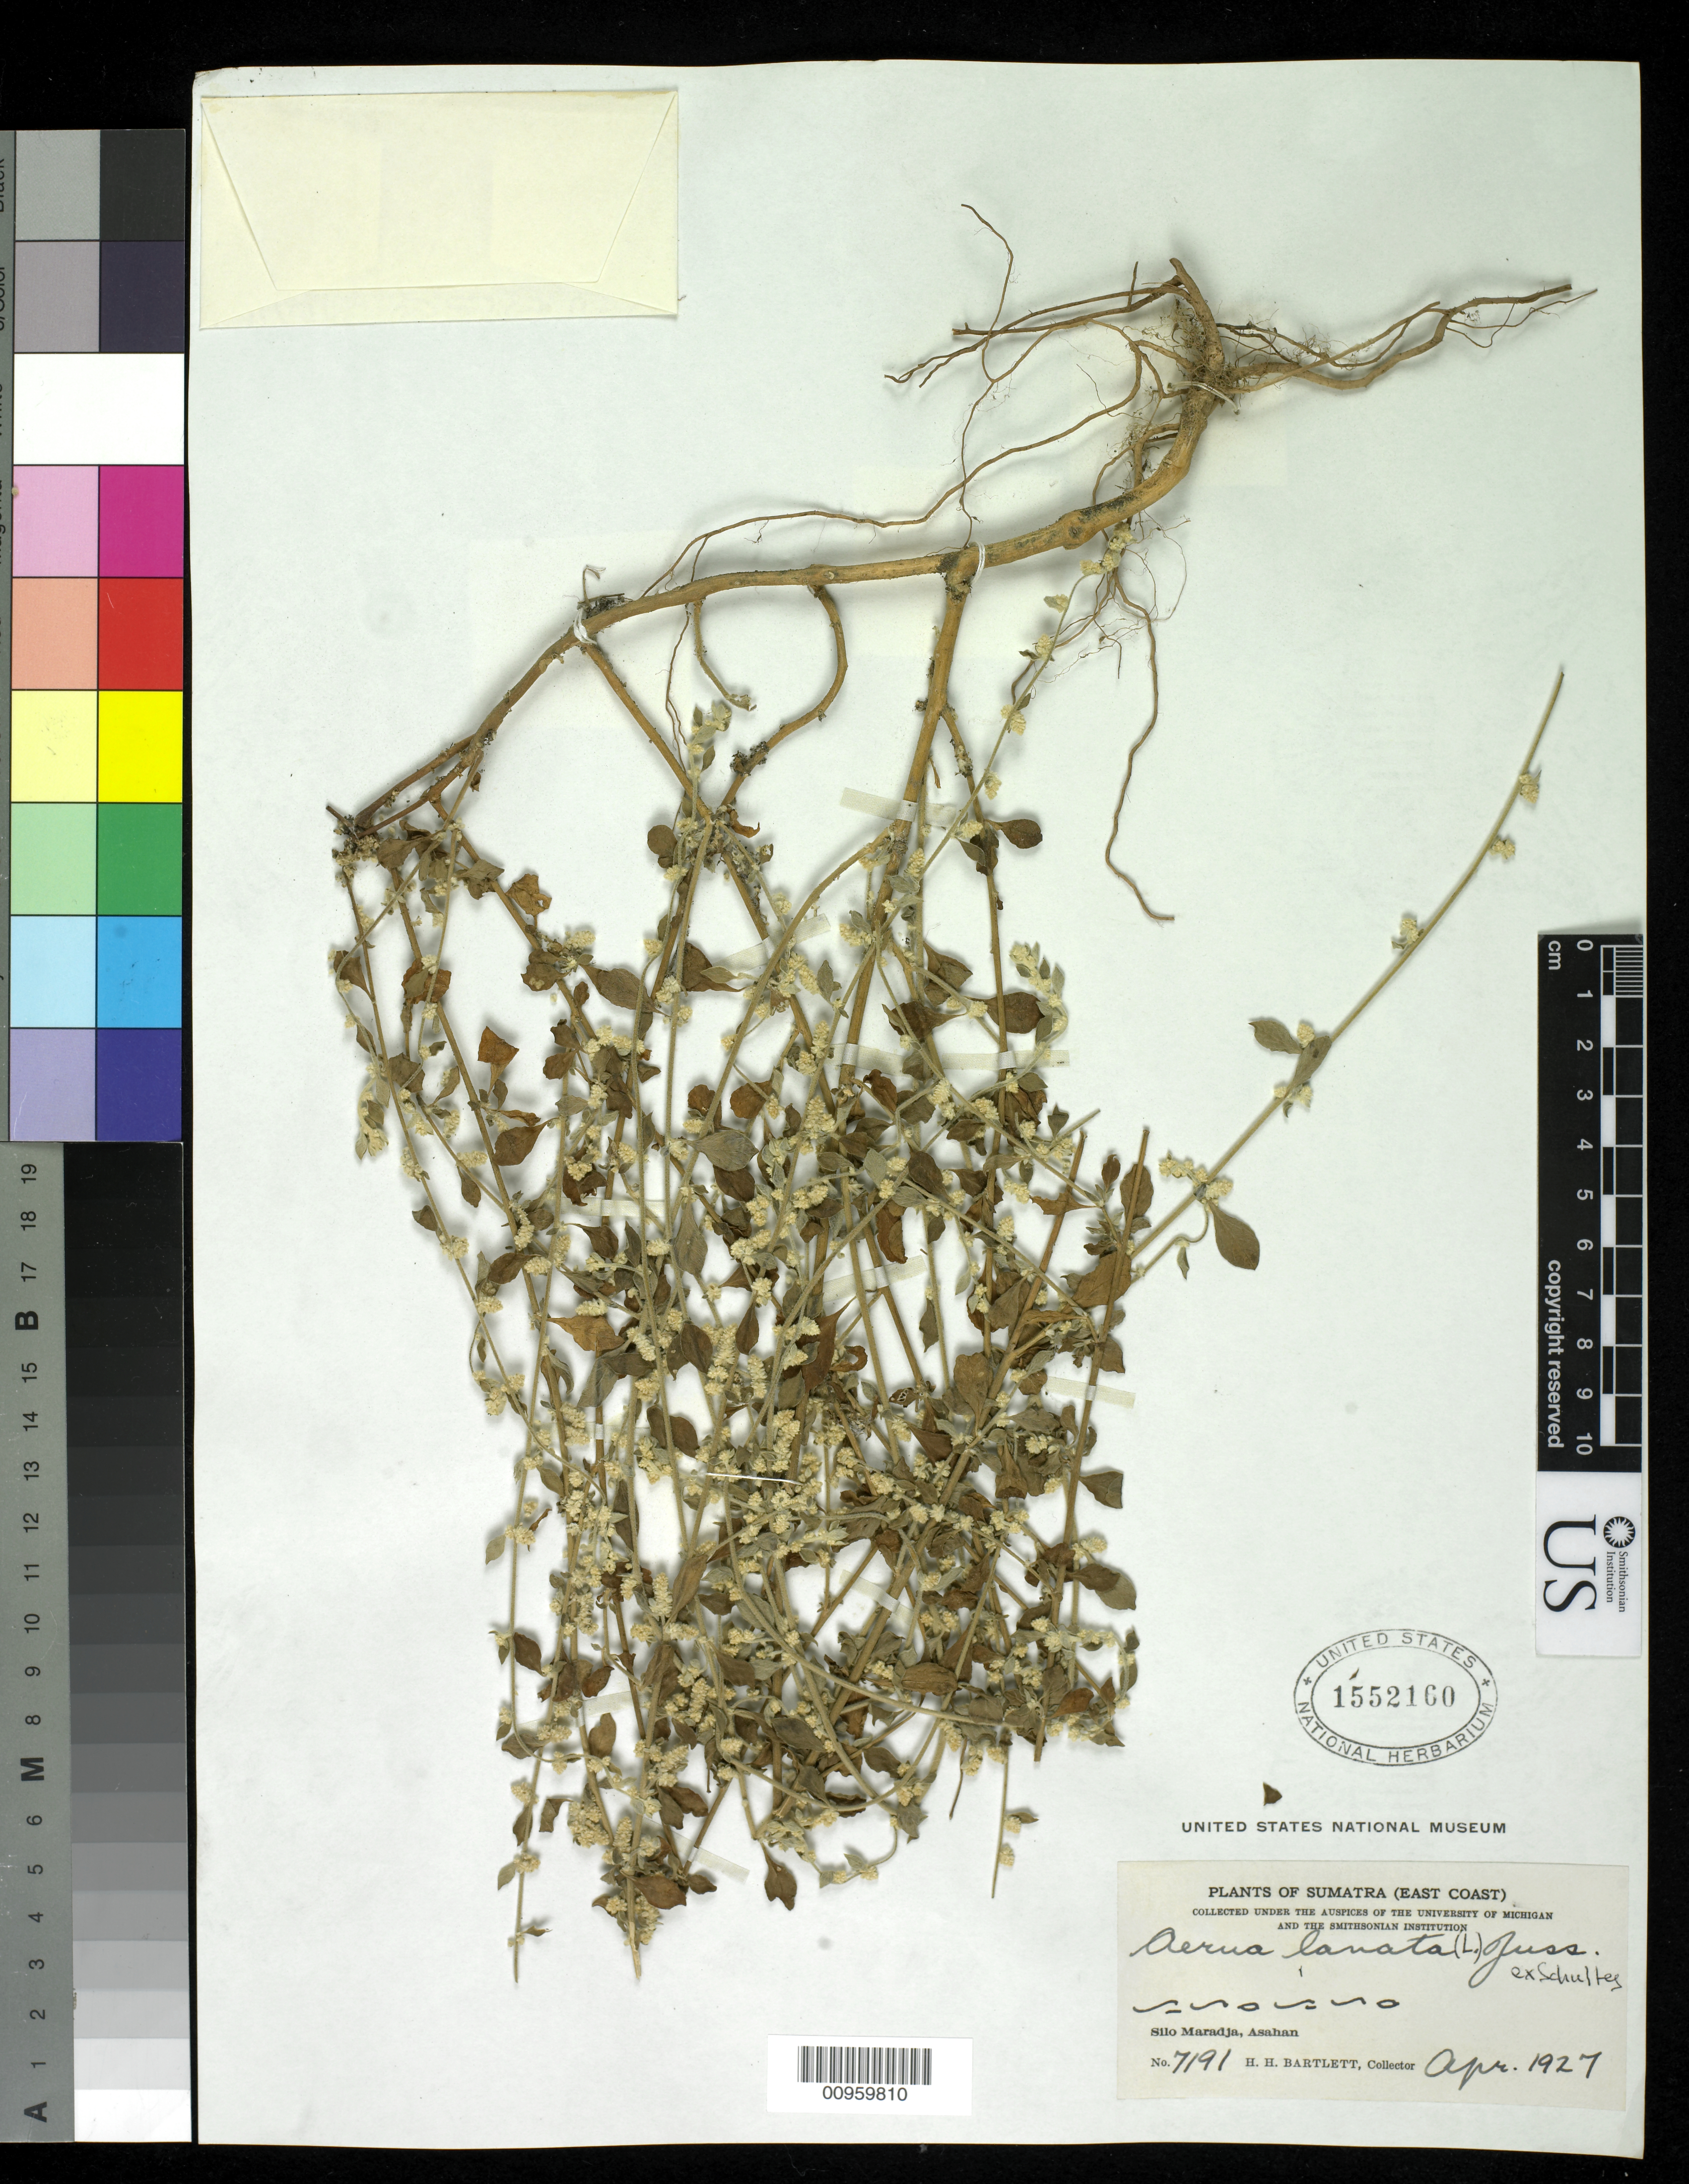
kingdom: Plantae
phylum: Tracheophyta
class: Magnoliopsida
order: Caryophyllales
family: Amaranthaceae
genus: Aerva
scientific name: Aerva sp.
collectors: H. H. Bartlett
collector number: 7191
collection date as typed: Apr 1927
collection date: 1927-04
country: Indonesia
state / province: Sumatra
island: Sumatra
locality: Silo Maradja, Asahan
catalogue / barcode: US 1552160